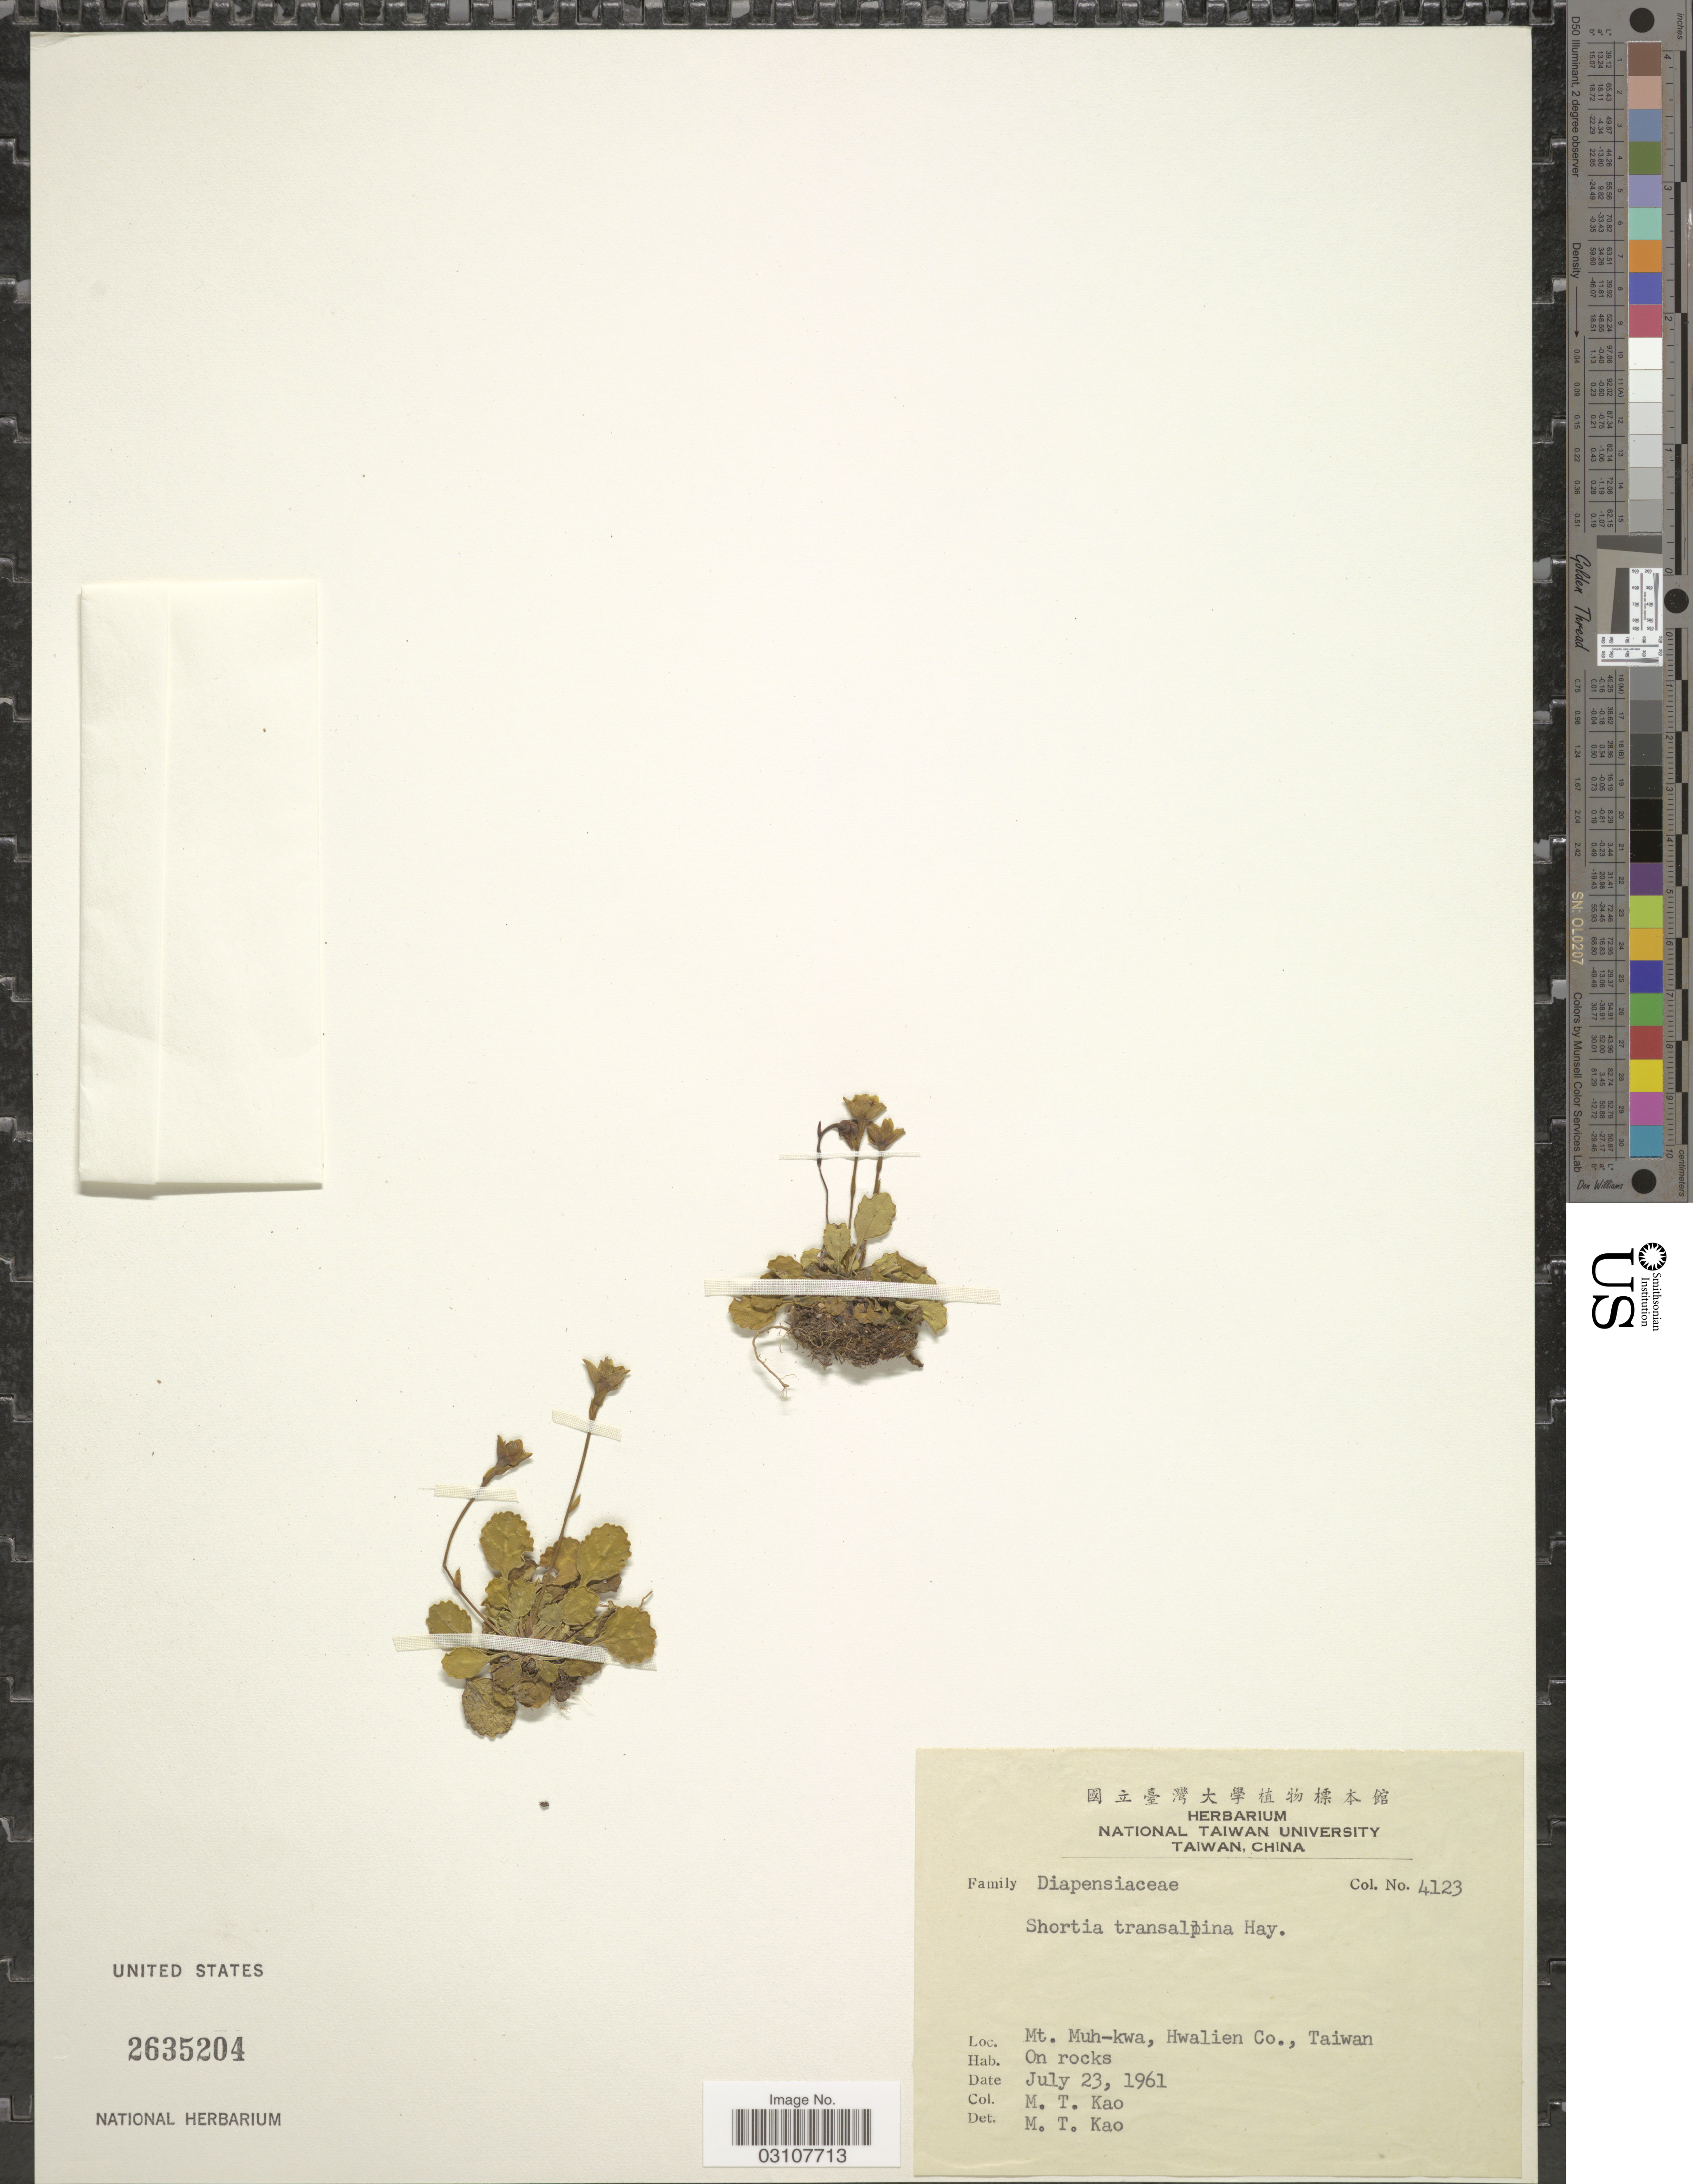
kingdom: Plantae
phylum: Tracheophyta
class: Magnoliopsida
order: Ericales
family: Diapensiaceae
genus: Shortia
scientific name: Shortia exappendiculata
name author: Hayata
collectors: M. T. Kao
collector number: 4123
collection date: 1961-07-23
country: Taiwan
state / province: Hualien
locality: Mt. Muh-kwa, Hwalien Co.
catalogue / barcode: US 2635204